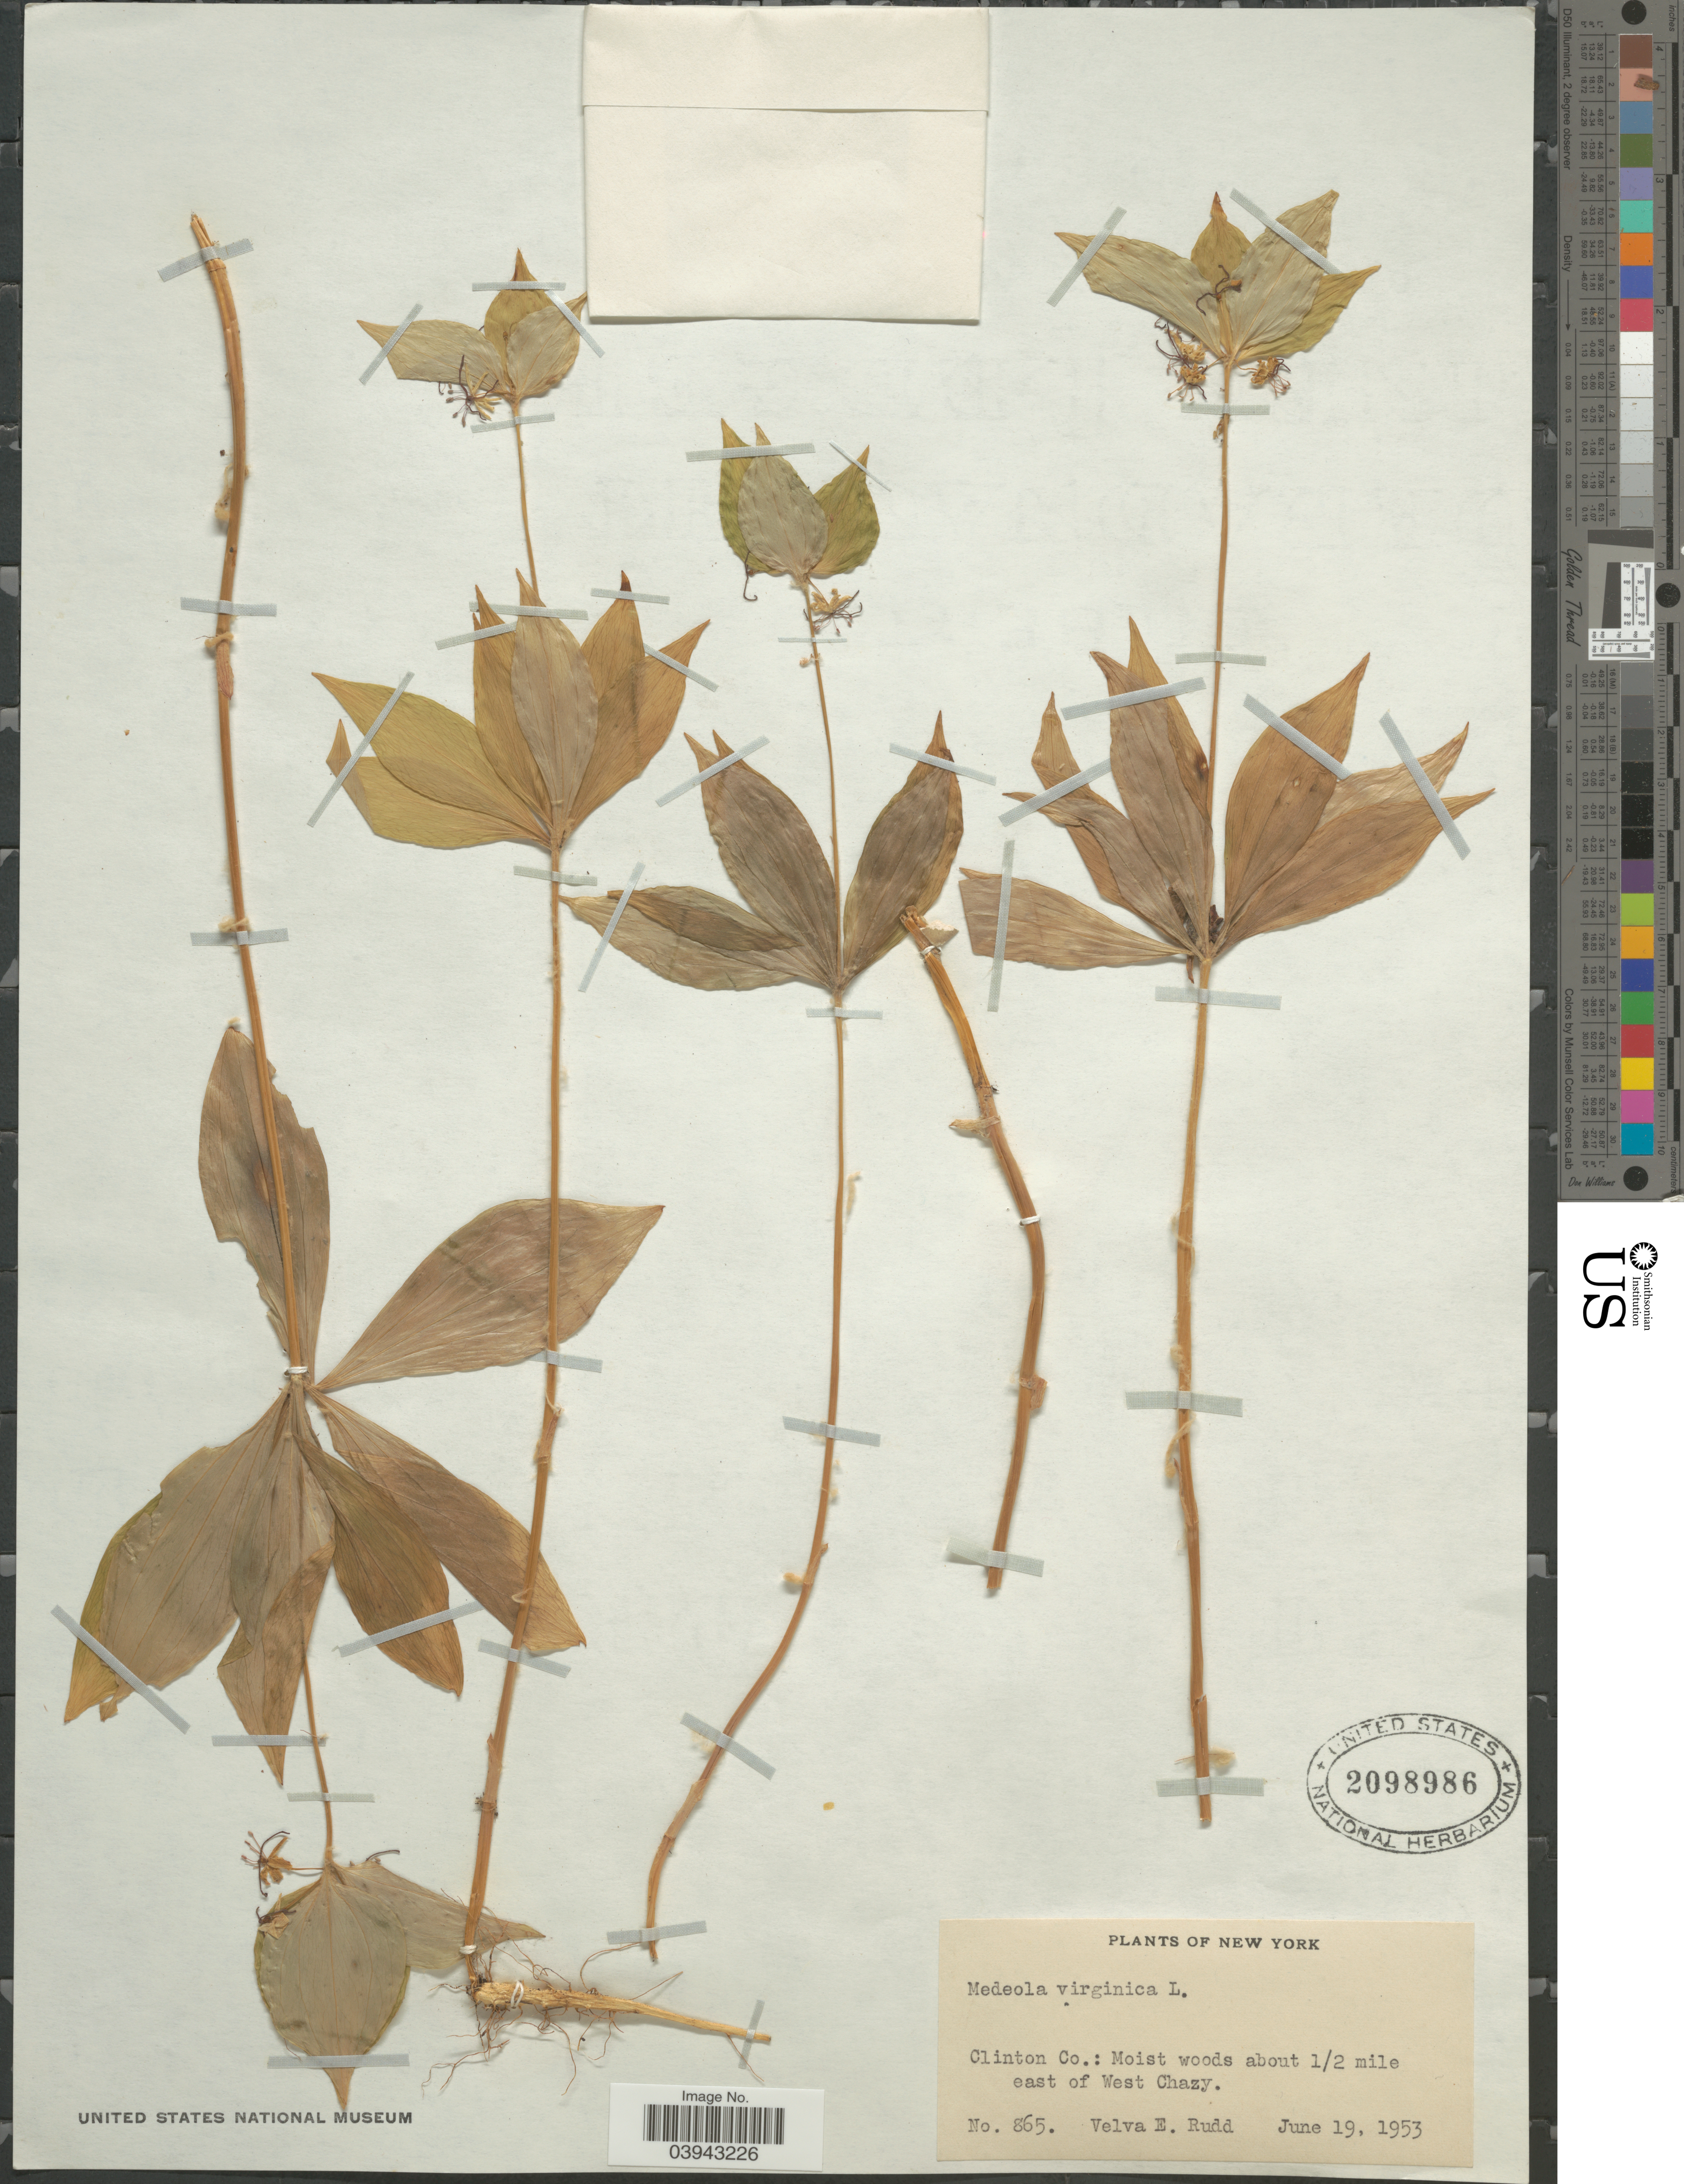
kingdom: Plantae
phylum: Tracheophyta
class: Liliopsida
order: Liliales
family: Liliaceae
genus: Medeola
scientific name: Medeola virginiana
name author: (L.) Desf.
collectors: V. E. Rudd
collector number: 865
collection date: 1953-06-19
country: United States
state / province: New York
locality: Clinton Co.: Moist woods about ½ mile east of West Chazy.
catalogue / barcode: US 2098986